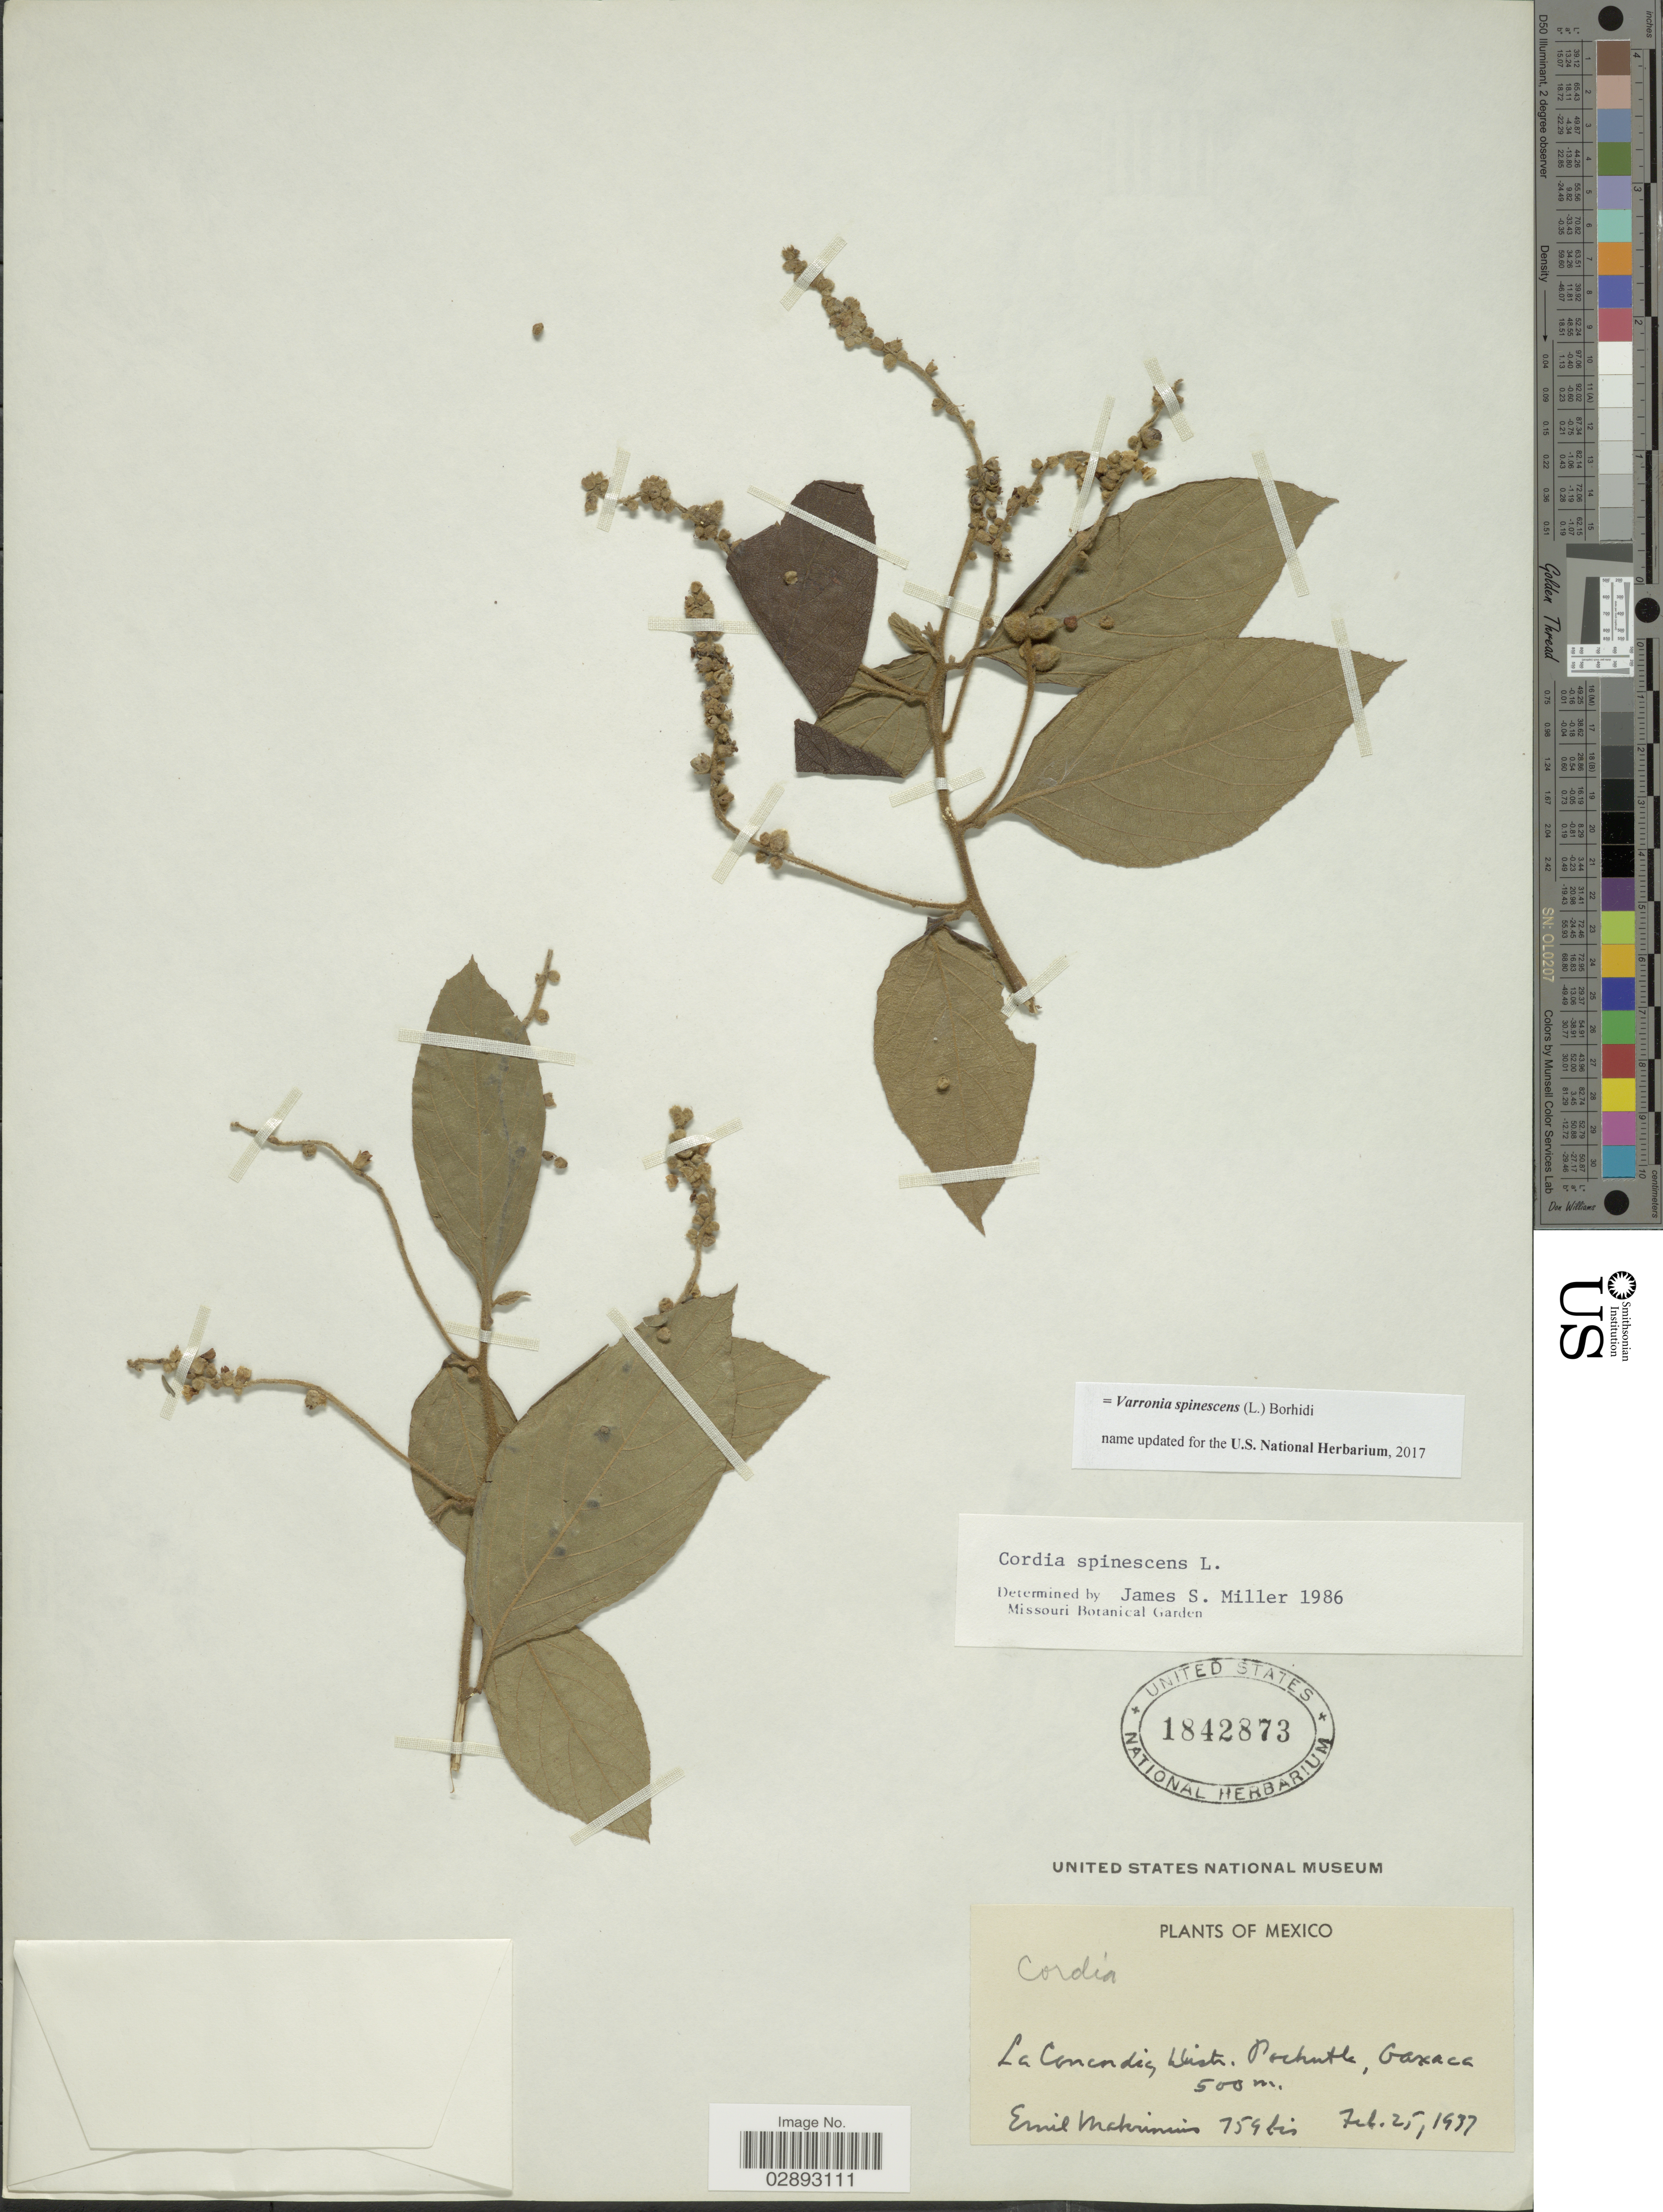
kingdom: Plantae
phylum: Tracheophyta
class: Magnoliopsida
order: Boraginales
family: Cordiaceae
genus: Varronia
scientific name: Varronia spinescens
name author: (L.) Borhidi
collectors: E. Makrinius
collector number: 759bis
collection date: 1937-02-25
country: Mexico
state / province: Oaxaca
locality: La Concordia Distr. Pochutla.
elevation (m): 500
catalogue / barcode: US 1842873